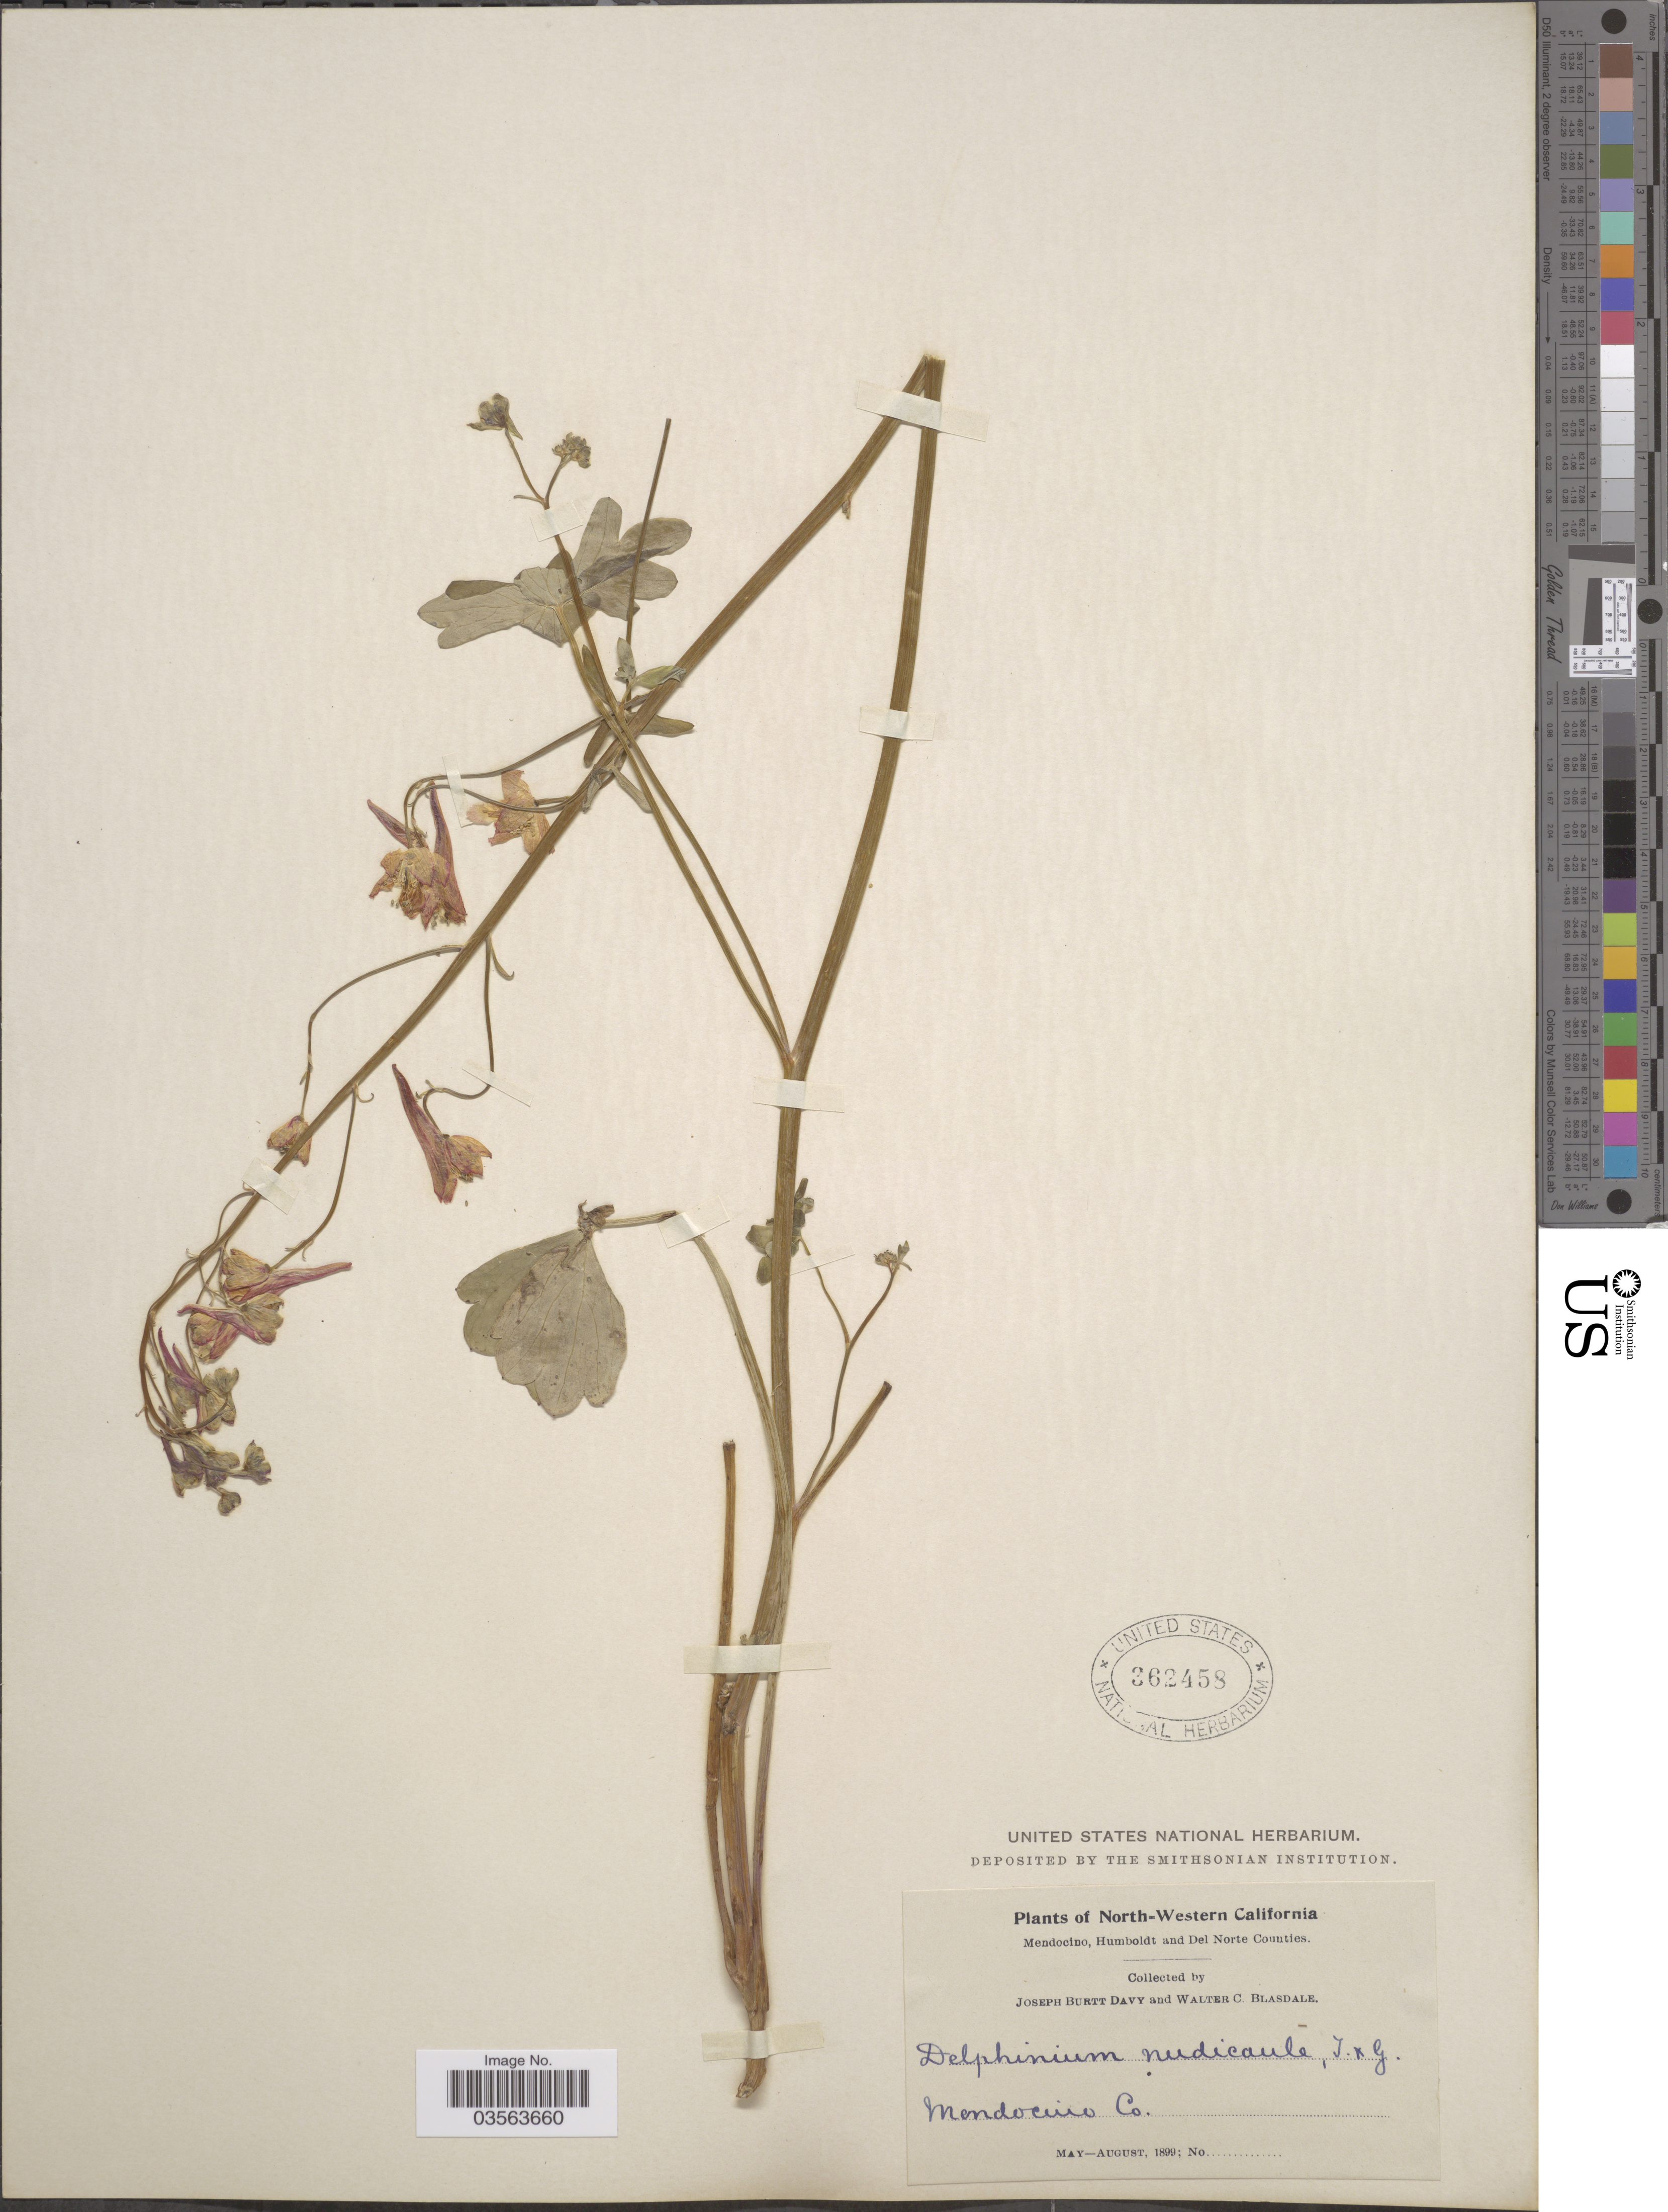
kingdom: Plantae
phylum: Tracheophyta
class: Magnoliopsida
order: Ranunculales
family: Ranunculaceae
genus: Delphinium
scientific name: Delphinium nudicaule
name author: Torr. & A. Gray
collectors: J. Burtt Davy & W. Blasdale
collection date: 1899-05/1899-08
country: United States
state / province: California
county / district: Mendocino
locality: North-Western California. Mendocino Co.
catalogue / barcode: US 362458